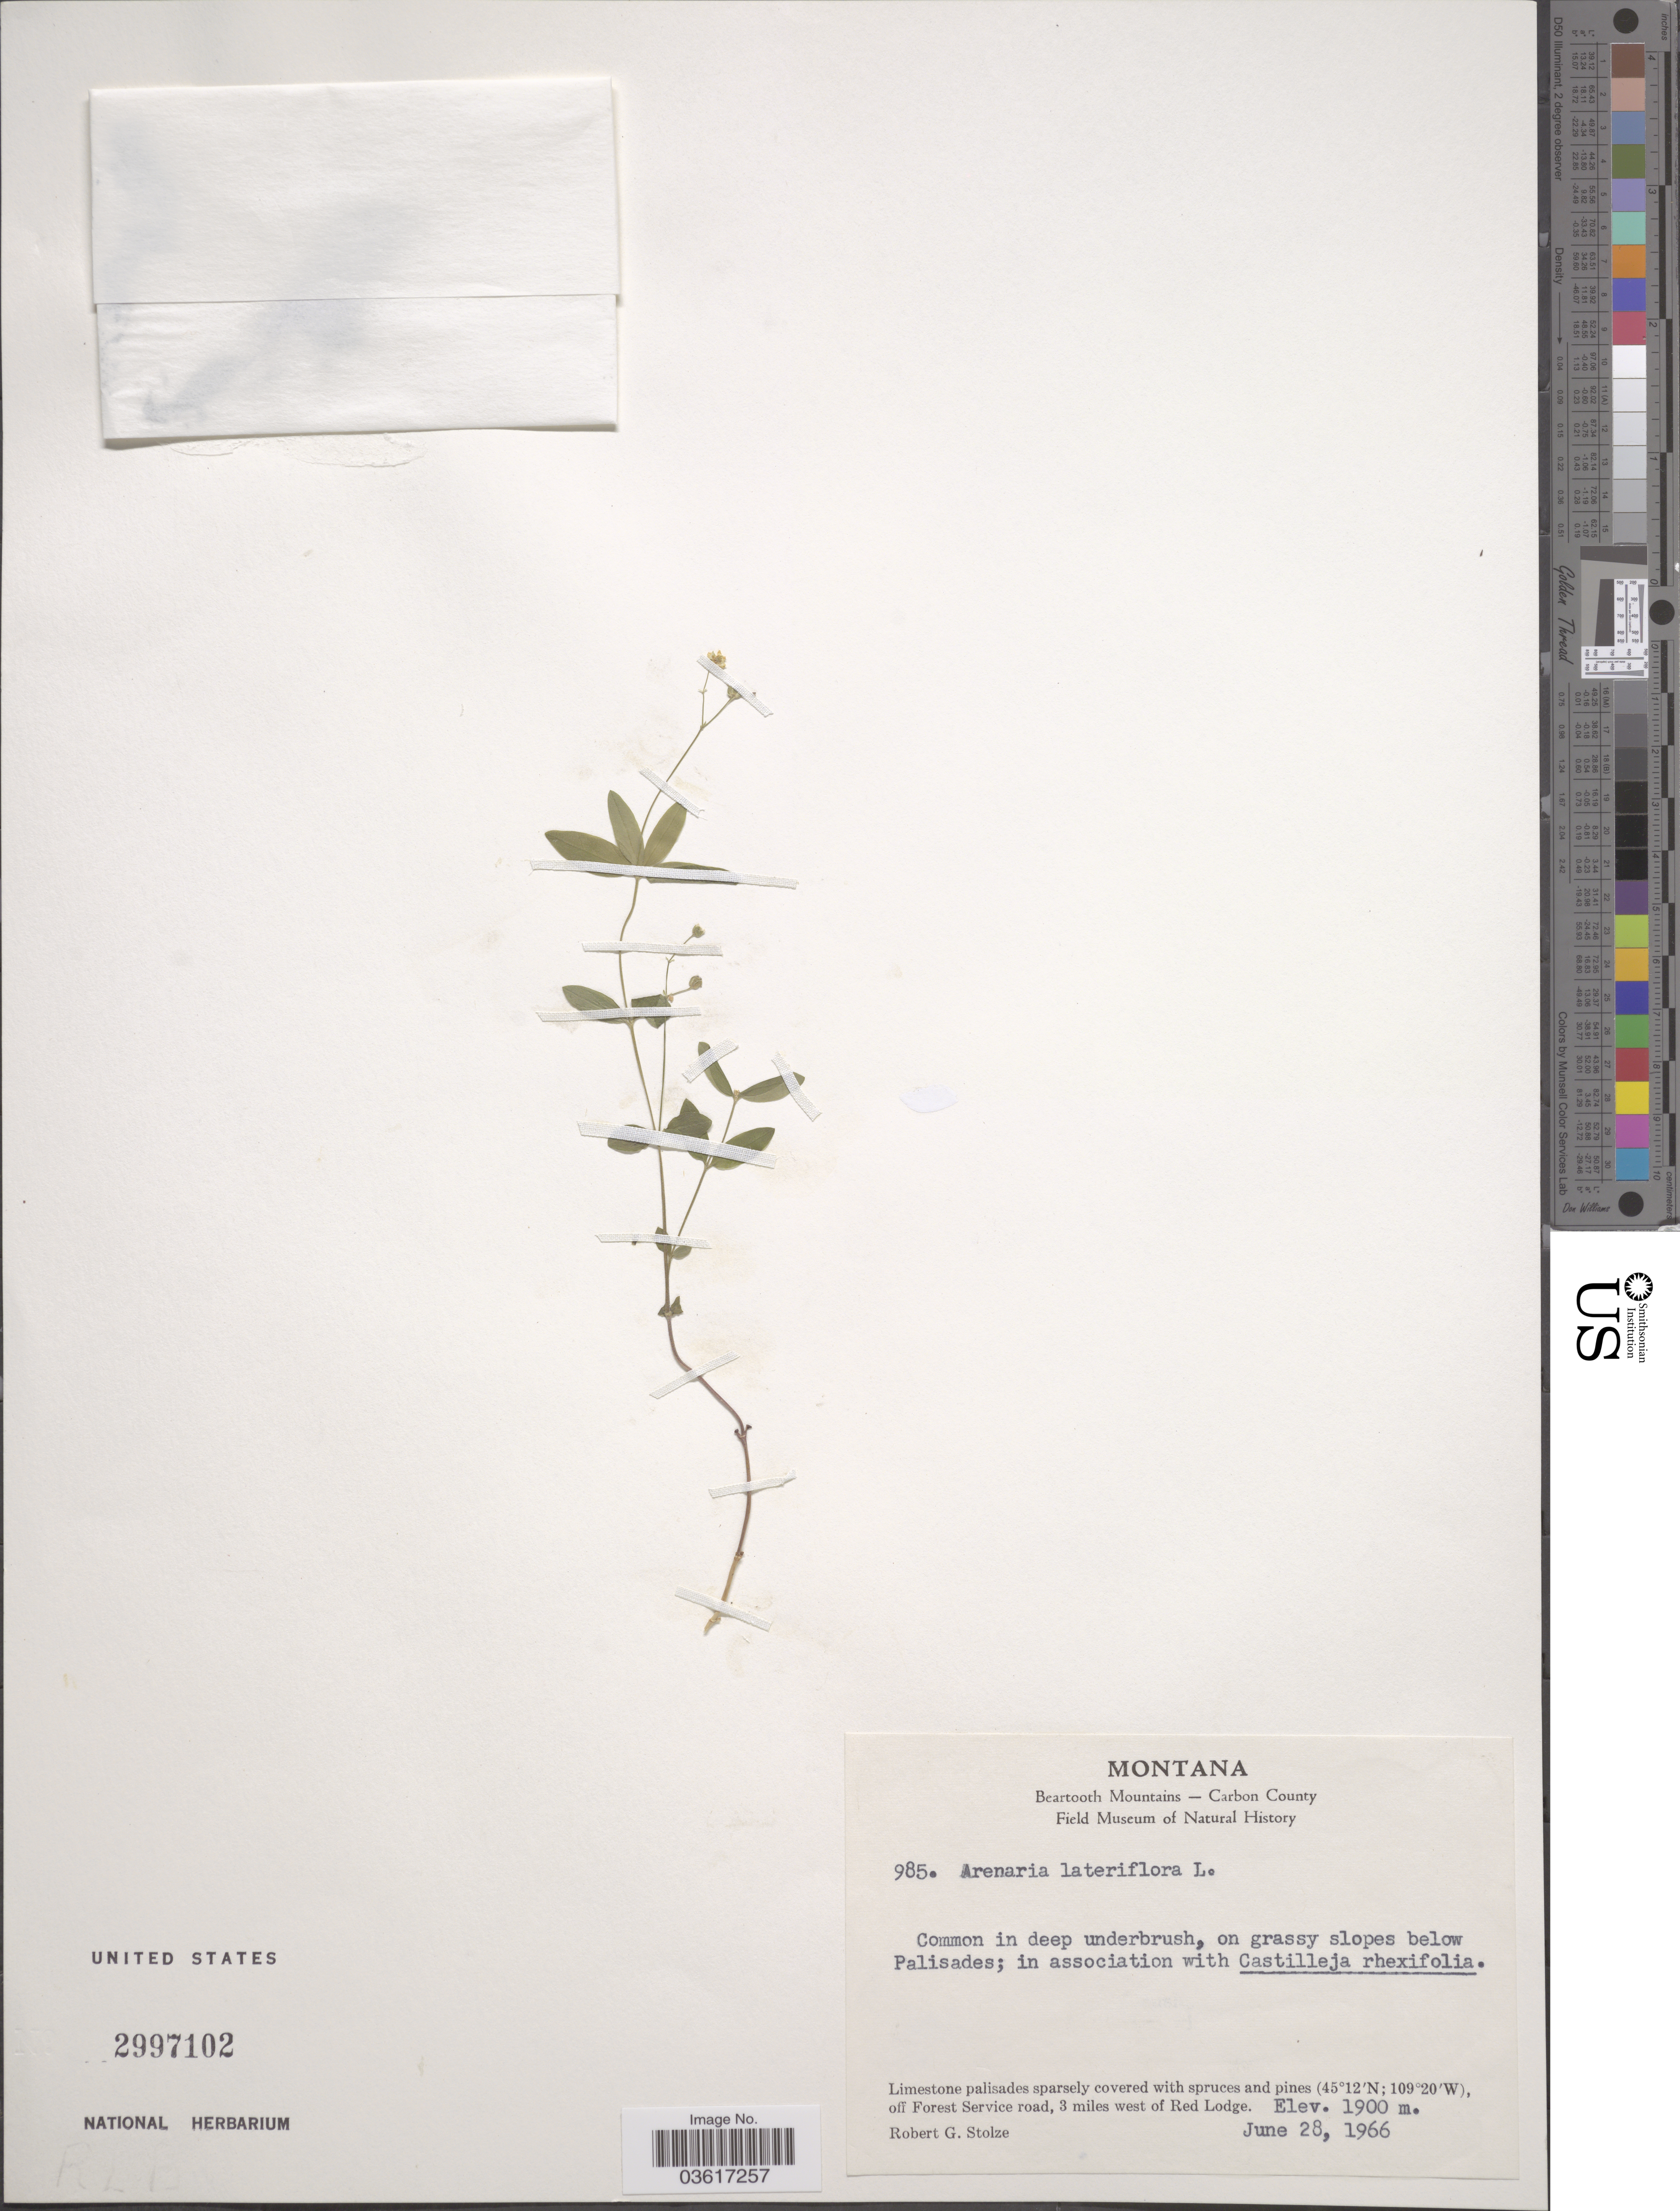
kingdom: Plantae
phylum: Tracheophyta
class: Magnoliopsida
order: Caryophyllales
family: Caryophyllaceae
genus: Moehringia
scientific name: Moehringia lateriflora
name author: (L.) Fenzl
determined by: Strong, Mark T., (BOT), Smithsonian Institution - National Museum of Natural History (UNITED STATES)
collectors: R. G. Stolze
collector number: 985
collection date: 1966-06-28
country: United States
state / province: Montana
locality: Beartooth-Carbon County. Off Forest Service road, 3 miles west of Red Lodge.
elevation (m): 1900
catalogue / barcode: US 2997102